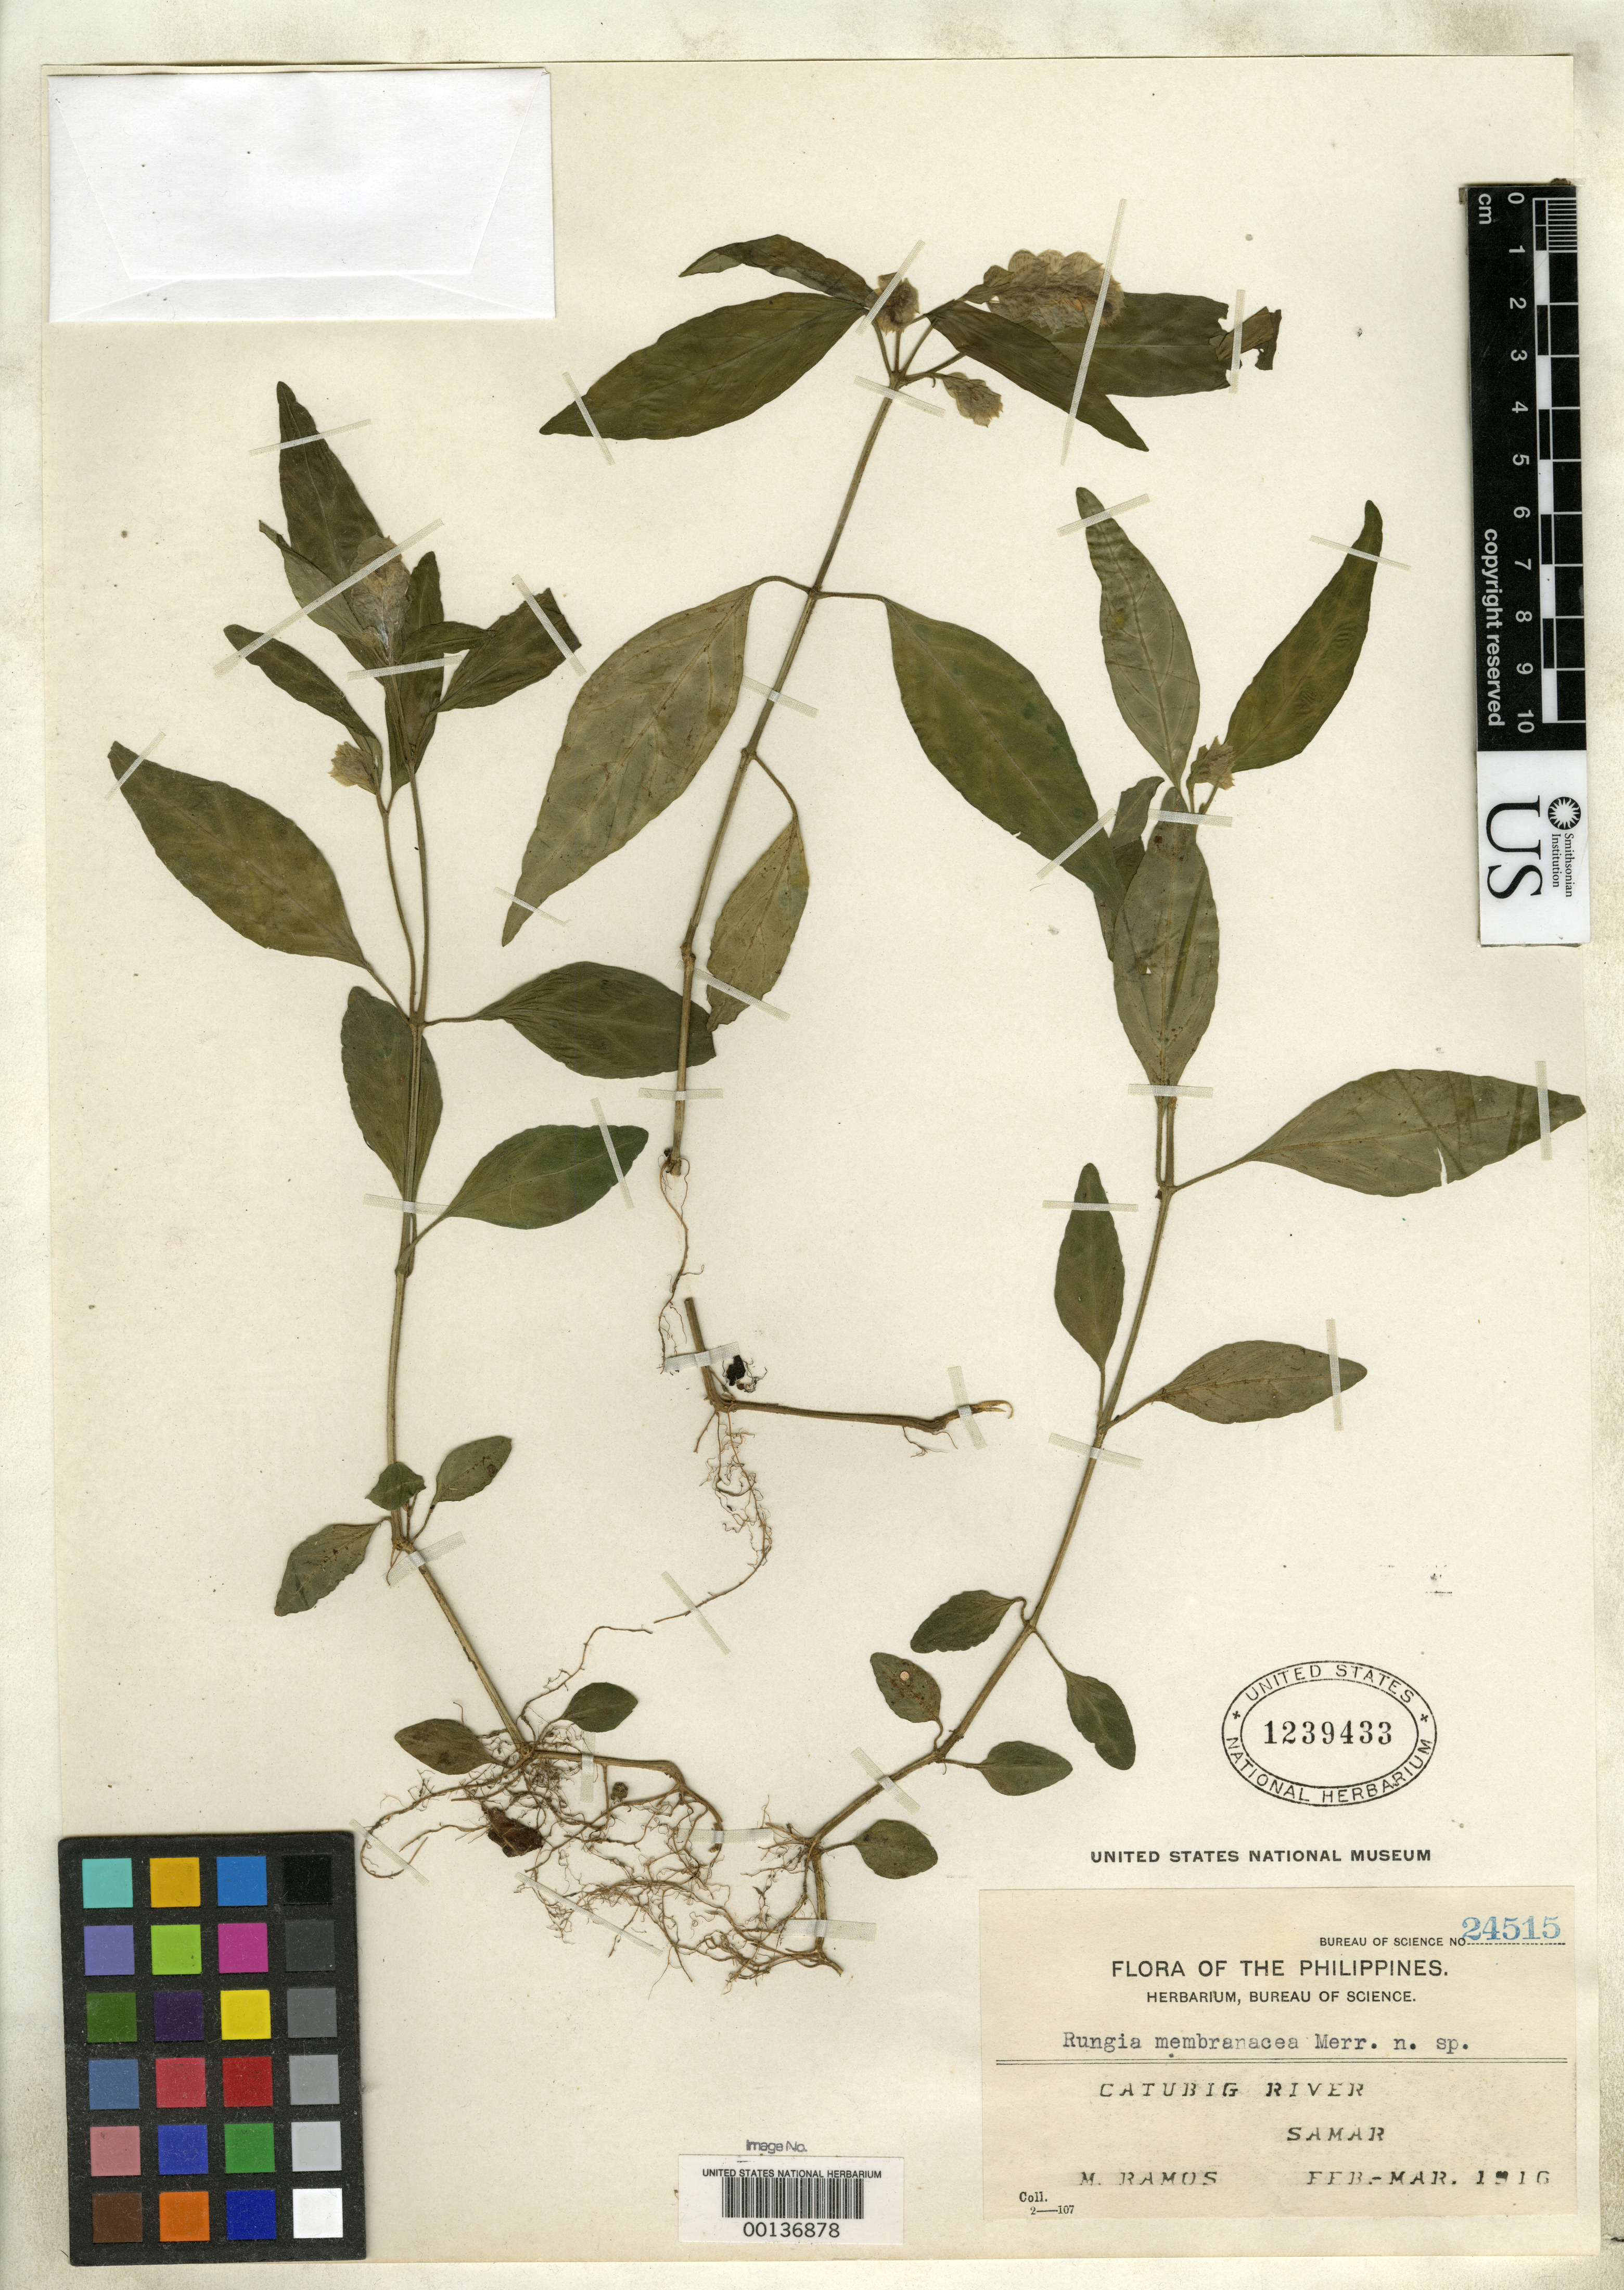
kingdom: Plantae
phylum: Tracheophyta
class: Magnoliopsida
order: Lamiales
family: Acanthaceae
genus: Rungia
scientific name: Rungia membranacea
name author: Merr.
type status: Isotype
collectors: M. Ramos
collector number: Bur. Sci. 24515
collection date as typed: Feb 1916 to -- Mar 1916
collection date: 1916-02/1916-03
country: Philippines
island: Samar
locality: Catubig River at Tagabiran.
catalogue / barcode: US 1239433